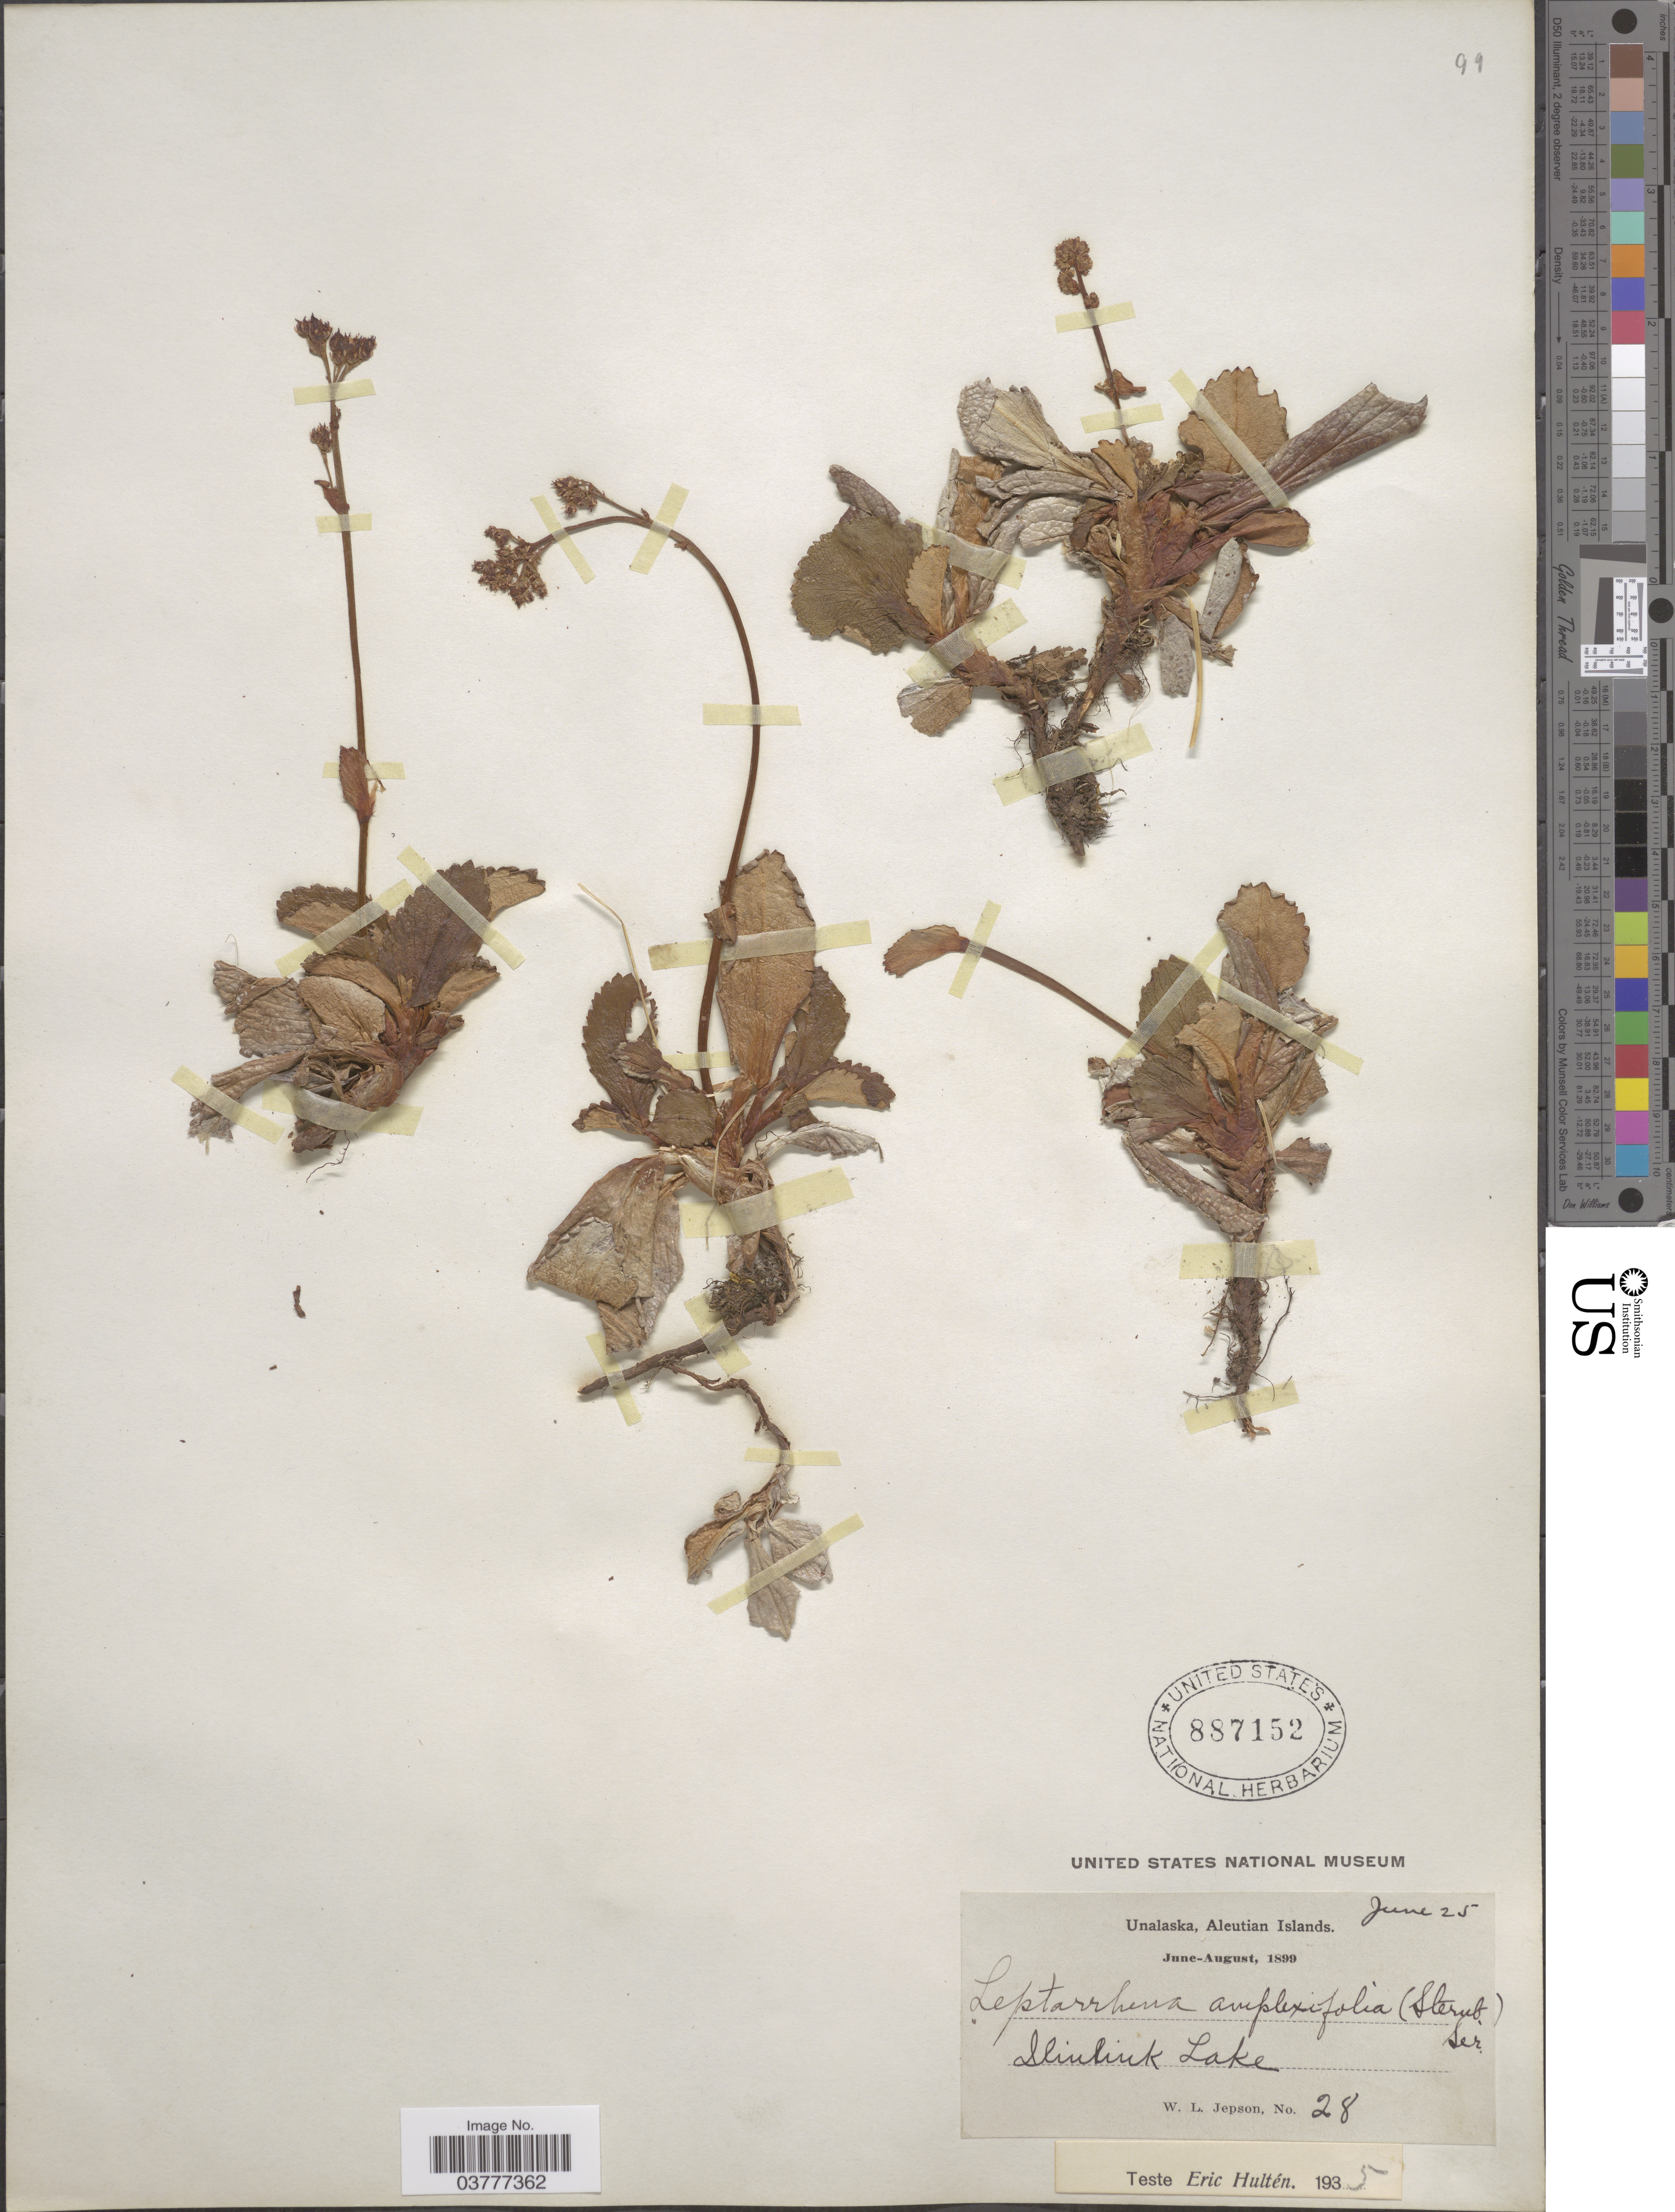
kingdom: Plantae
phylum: Tracheophyta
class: Magnoliopsida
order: Saxifragales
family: Saxifragaceae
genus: Leptarrhena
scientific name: Leptarrhena pyrolifolia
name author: (D. Don) Ser.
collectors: W. L. Jepson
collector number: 28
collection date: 1899-06-25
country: United States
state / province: Alaska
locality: Unalaska, Aleutian Islands. Iliuliuk Lake.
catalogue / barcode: US 887152